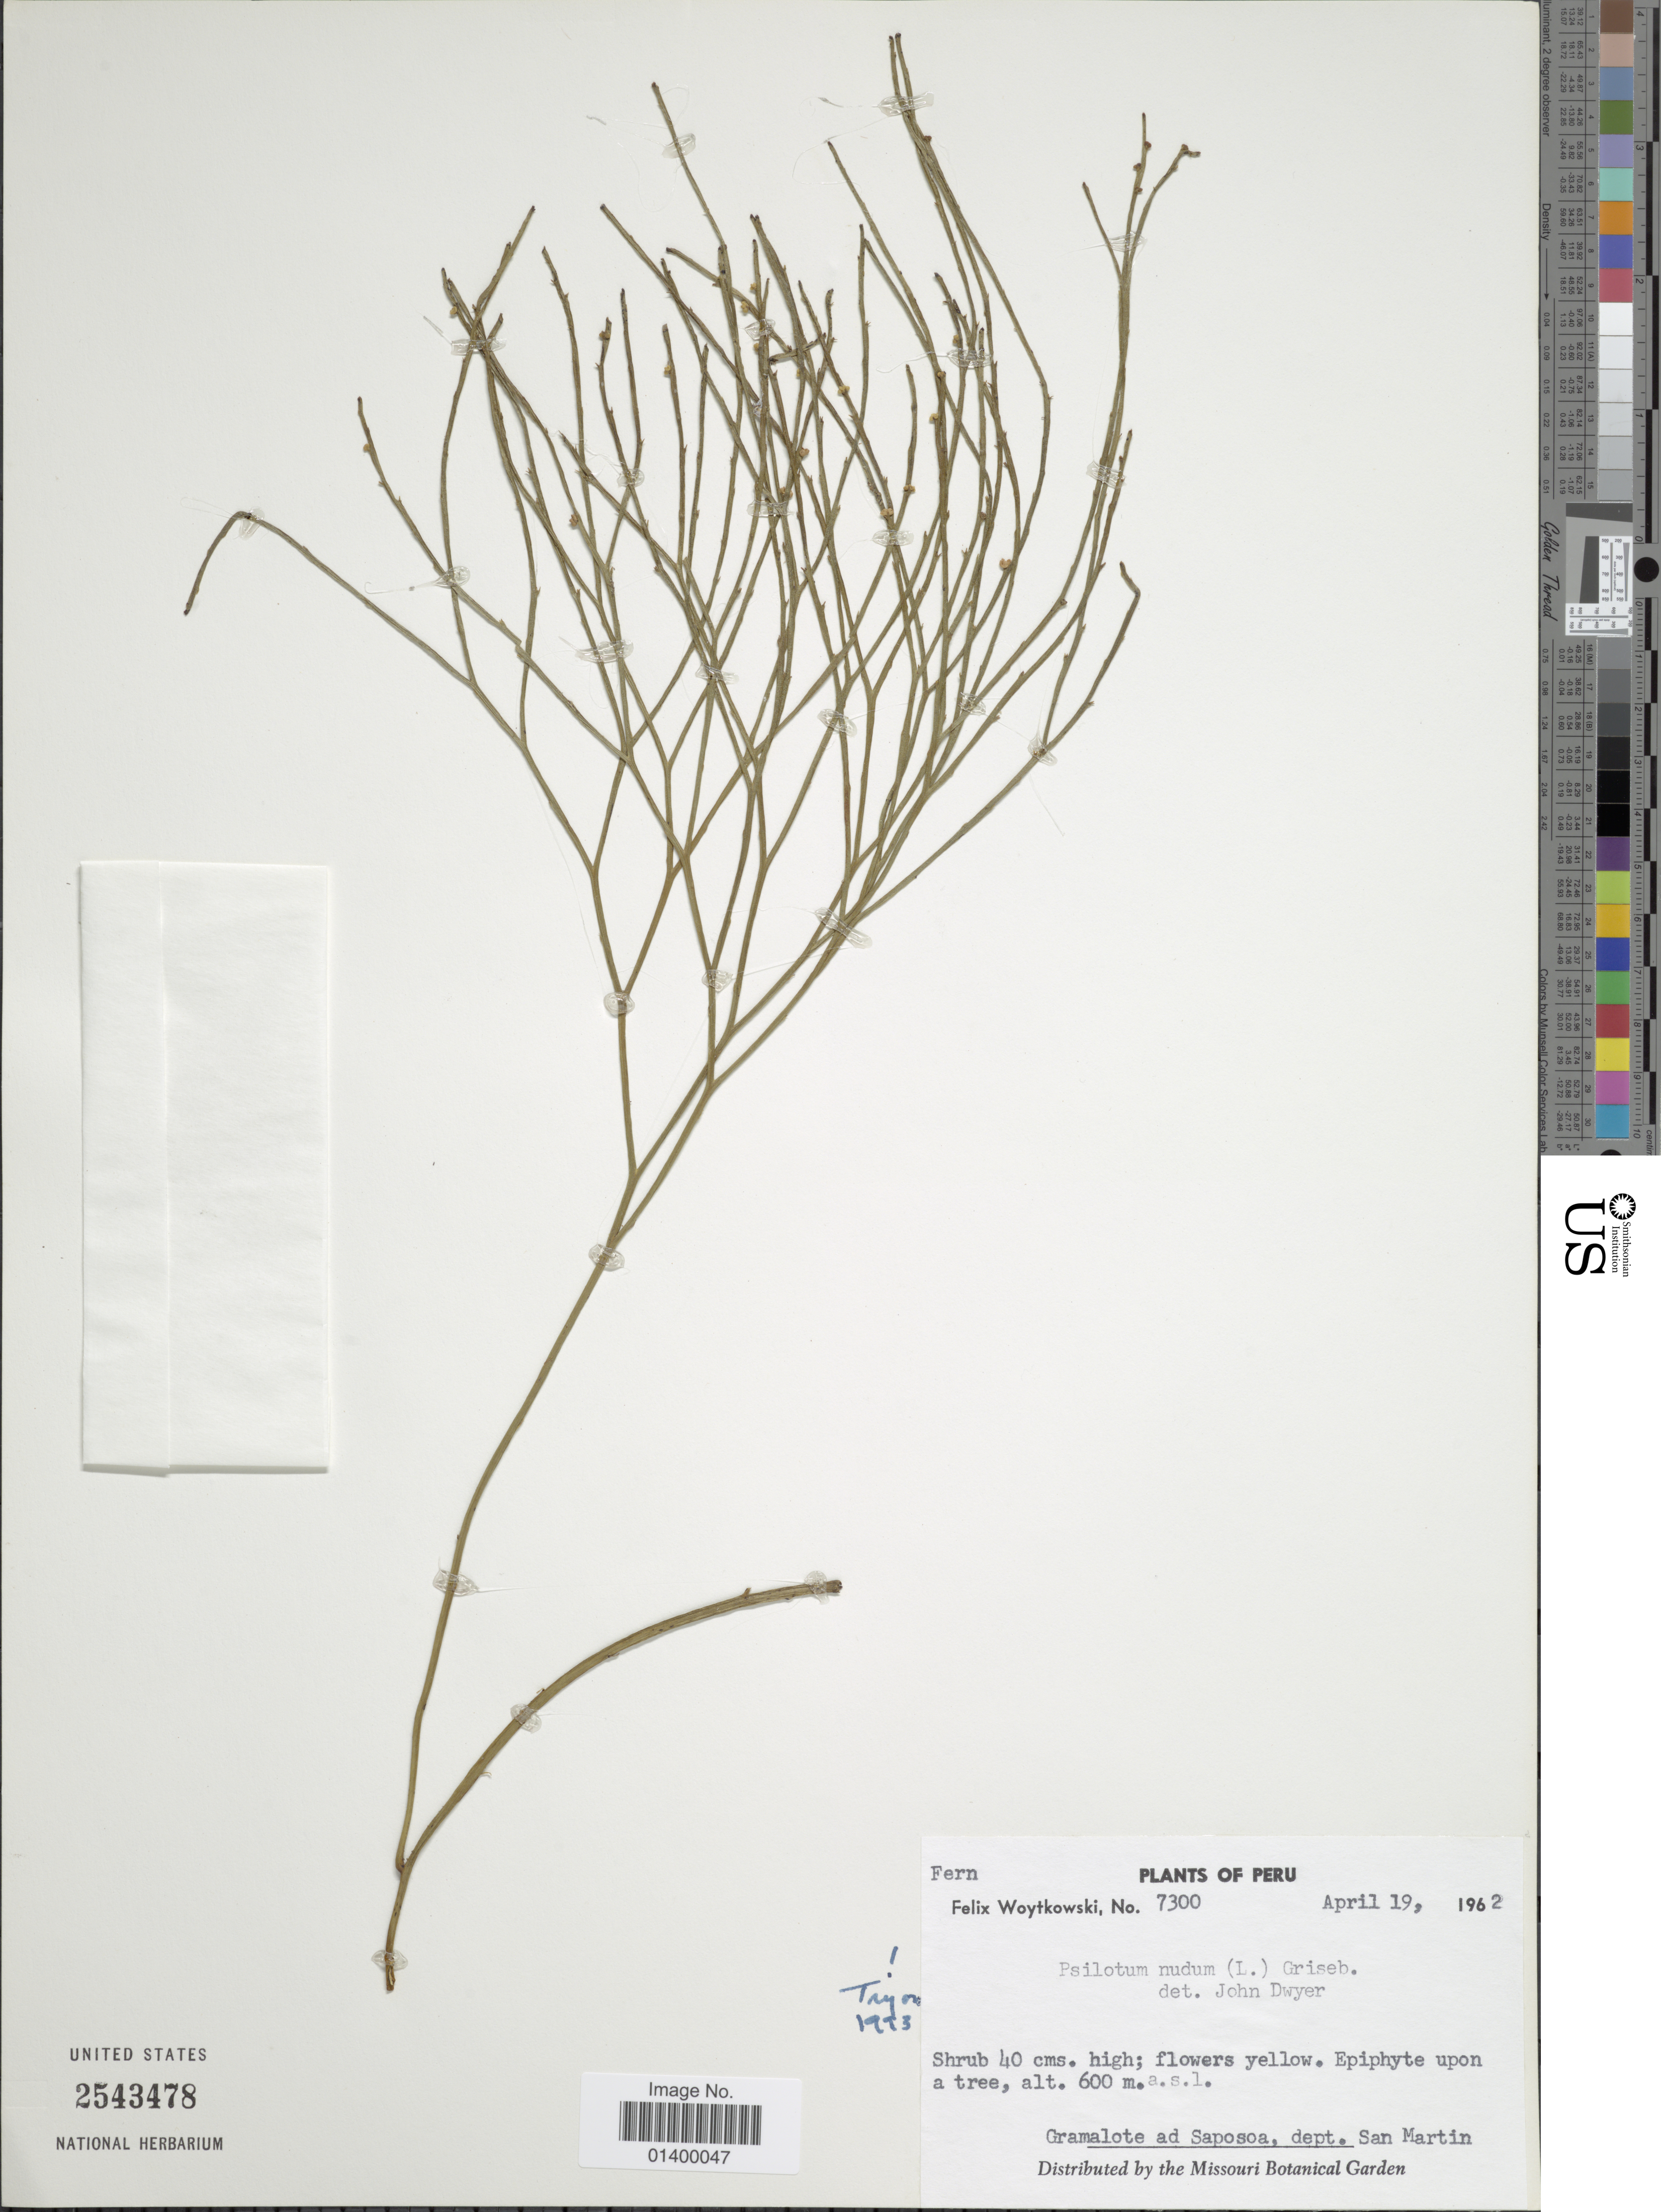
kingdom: Plantae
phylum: Tracheophyta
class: Polypodiopsida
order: Psilotales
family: Psilotaceae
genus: Psilotum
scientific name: Psilotum nudum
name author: (L.) P. Beauv.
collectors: F. Woytkowski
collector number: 7300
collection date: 1962-04-19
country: Peru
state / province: San Martín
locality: Gramalote ad Sapasoa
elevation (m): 600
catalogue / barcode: US 2543478